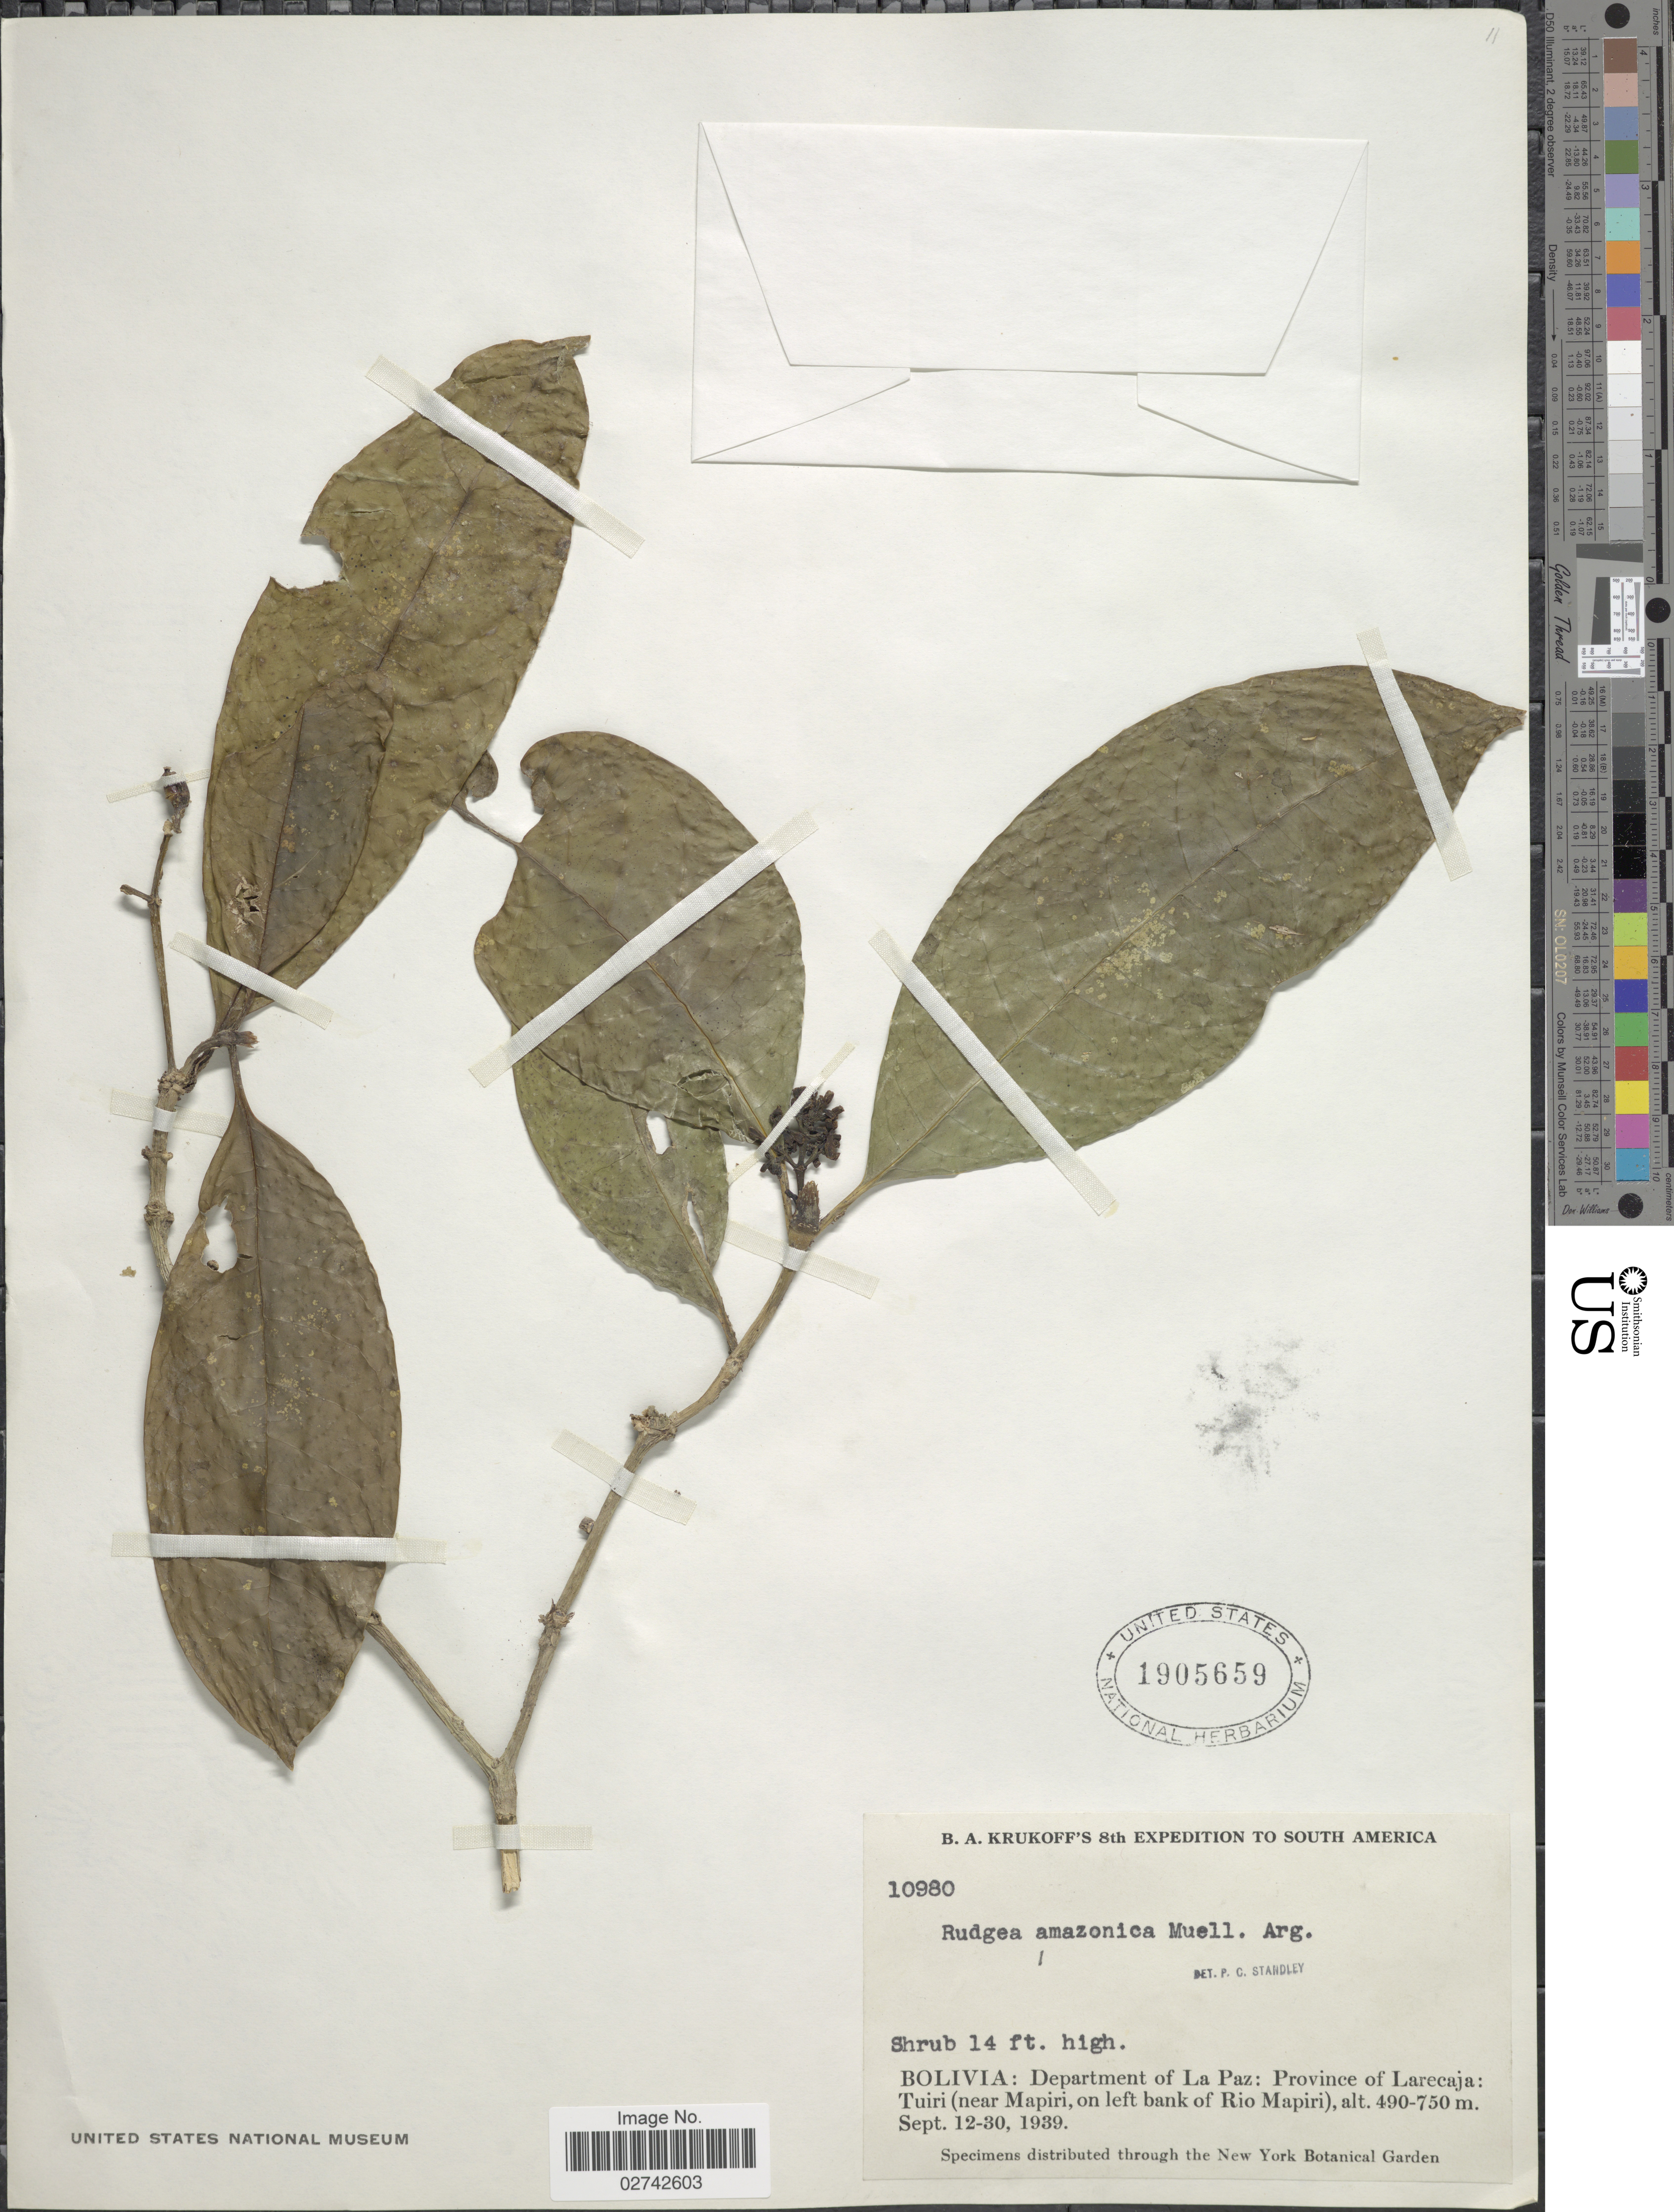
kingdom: Plantae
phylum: Tracheophyta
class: Magnoliopsida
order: Gentianales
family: Rubiaceae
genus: Rudgea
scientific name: Rudgea amazonica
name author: Müll. Arg.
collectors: B. A. Krukoff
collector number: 10980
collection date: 1939-09-12/1939-09-30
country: Bolivia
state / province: La Paz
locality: Bolivia: Department of La Paz: Province of Larecaja: Tuiri (near Mapiri, on left bank of Rio Mapiri)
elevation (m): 490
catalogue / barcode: US 1905659